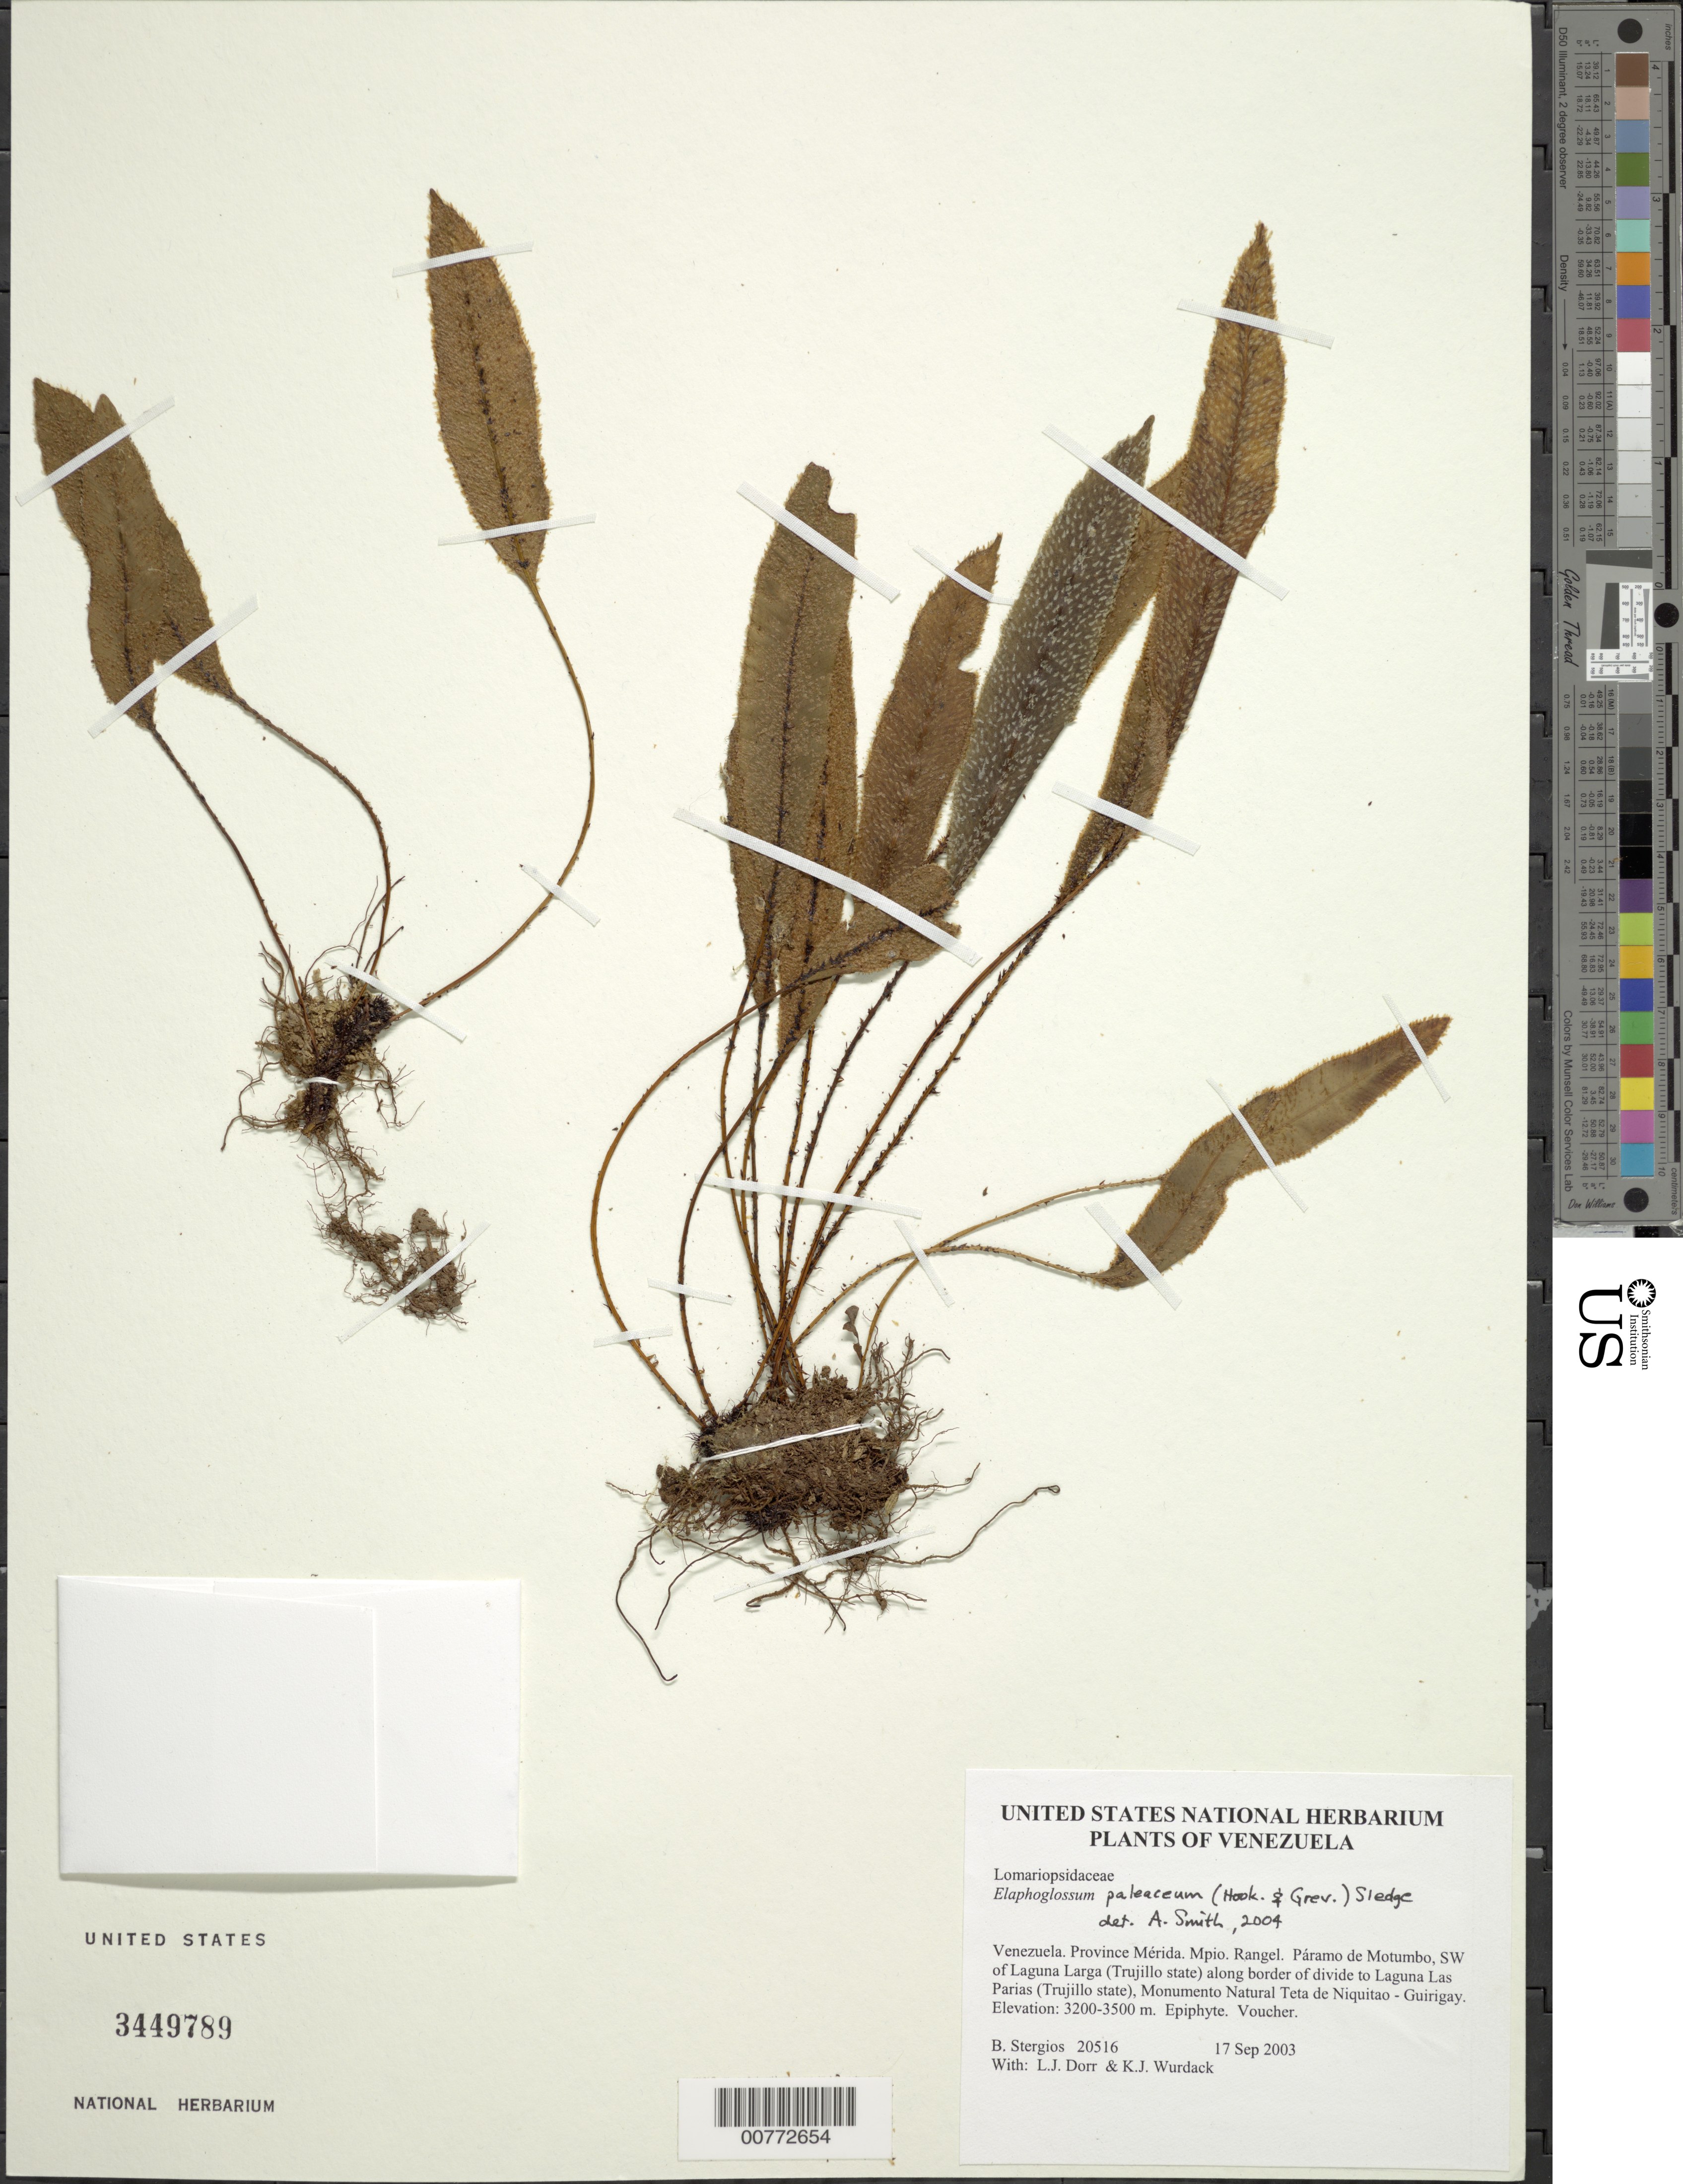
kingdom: Plantae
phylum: Tracheophyta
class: Polypodiopsida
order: Polypodiales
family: Dryopteridaceae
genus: Elaphoglossum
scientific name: Elaphoglossum paleaceum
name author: (Hook. & Grev.) Sledge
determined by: Smith, Alan R., (UC)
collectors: B. G. Stergios, L. J. Dorr & K. Wurdack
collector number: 20516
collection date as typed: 17 Sep 2003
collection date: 2003-09-17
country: Venezuela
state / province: Mérida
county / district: Rangel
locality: Páramo de Motumbo, NW of Laguna Larga (Trujillo state), Monumento Natural Teta de Niquitao - Guirigay.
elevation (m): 3200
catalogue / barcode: US 3449789